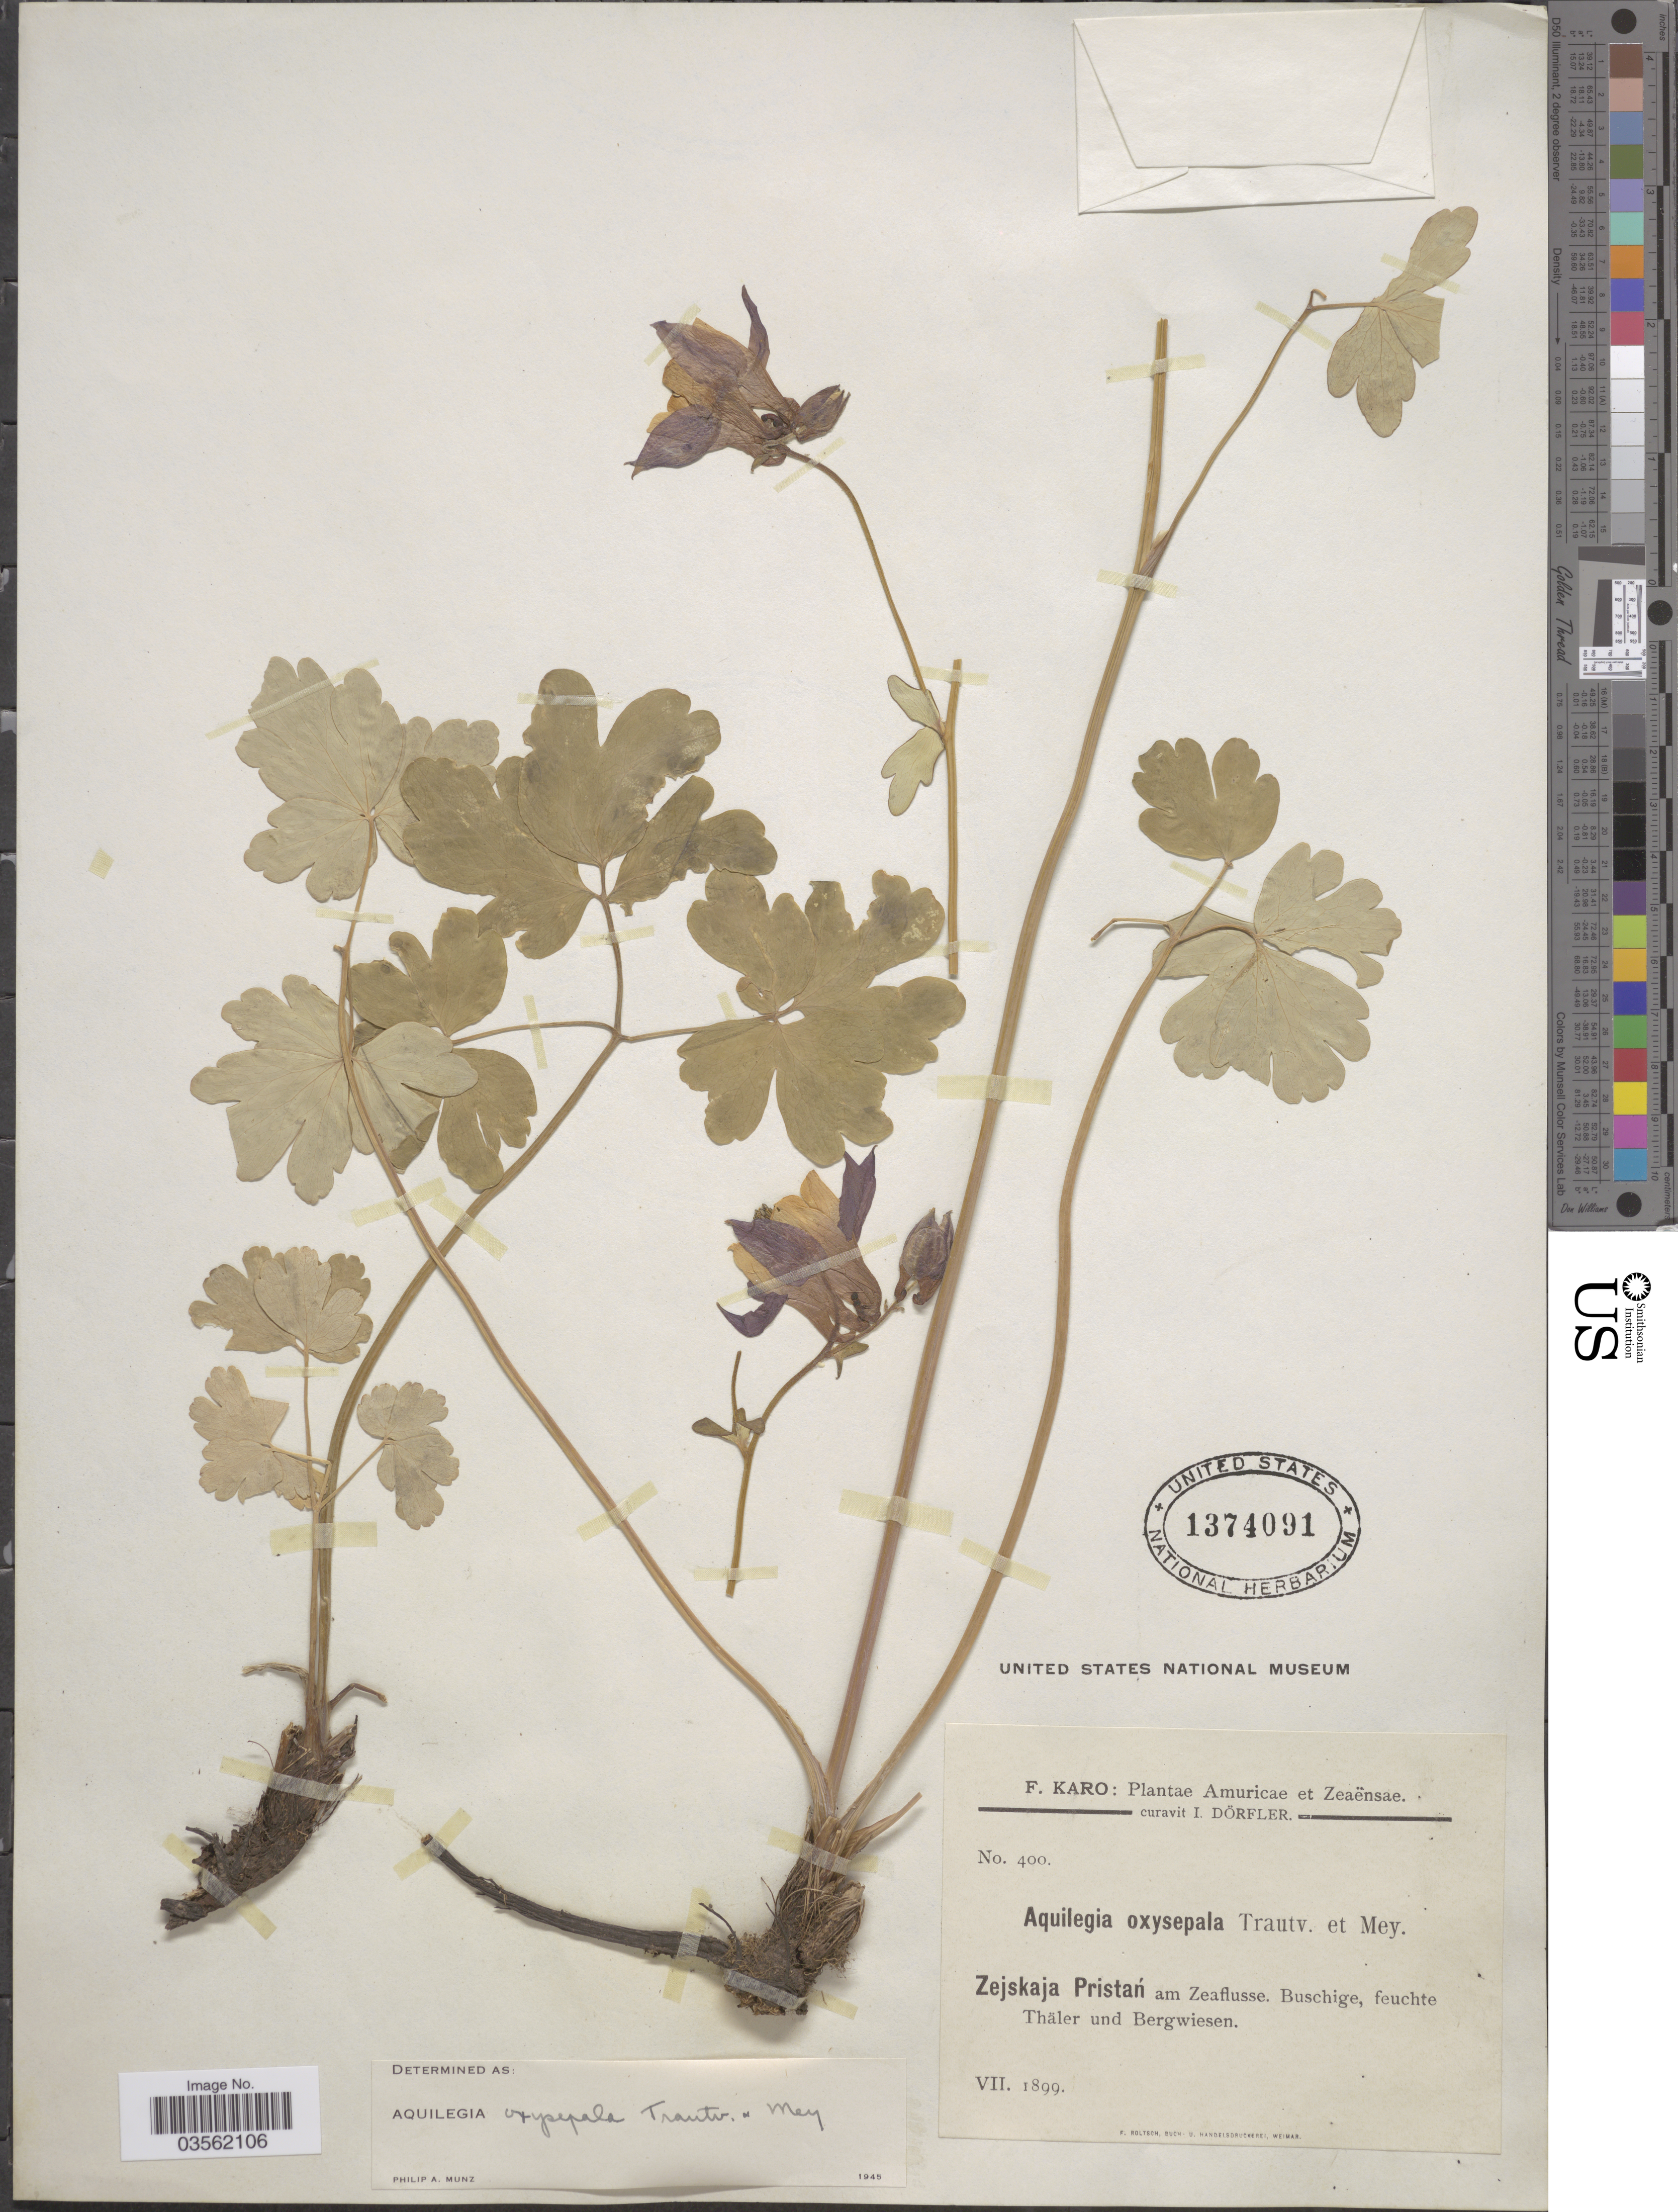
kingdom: Plantae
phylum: Tracheophyta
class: Magnoliopsida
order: Ranunculales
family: Ranunculaceae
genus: Aquilegia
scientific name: Aquilegia oxysepala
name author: Trautv. & C.A. Mey.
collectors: F. Karo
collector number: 400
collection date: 1899-07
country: Russian Federation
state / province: Amur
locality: Amuricae et Zeaënsae. Zejskaja Pristań am Zeaflusse. Buschige, feuchte Thäler und Bergwiesen.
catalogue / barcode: US 1374091